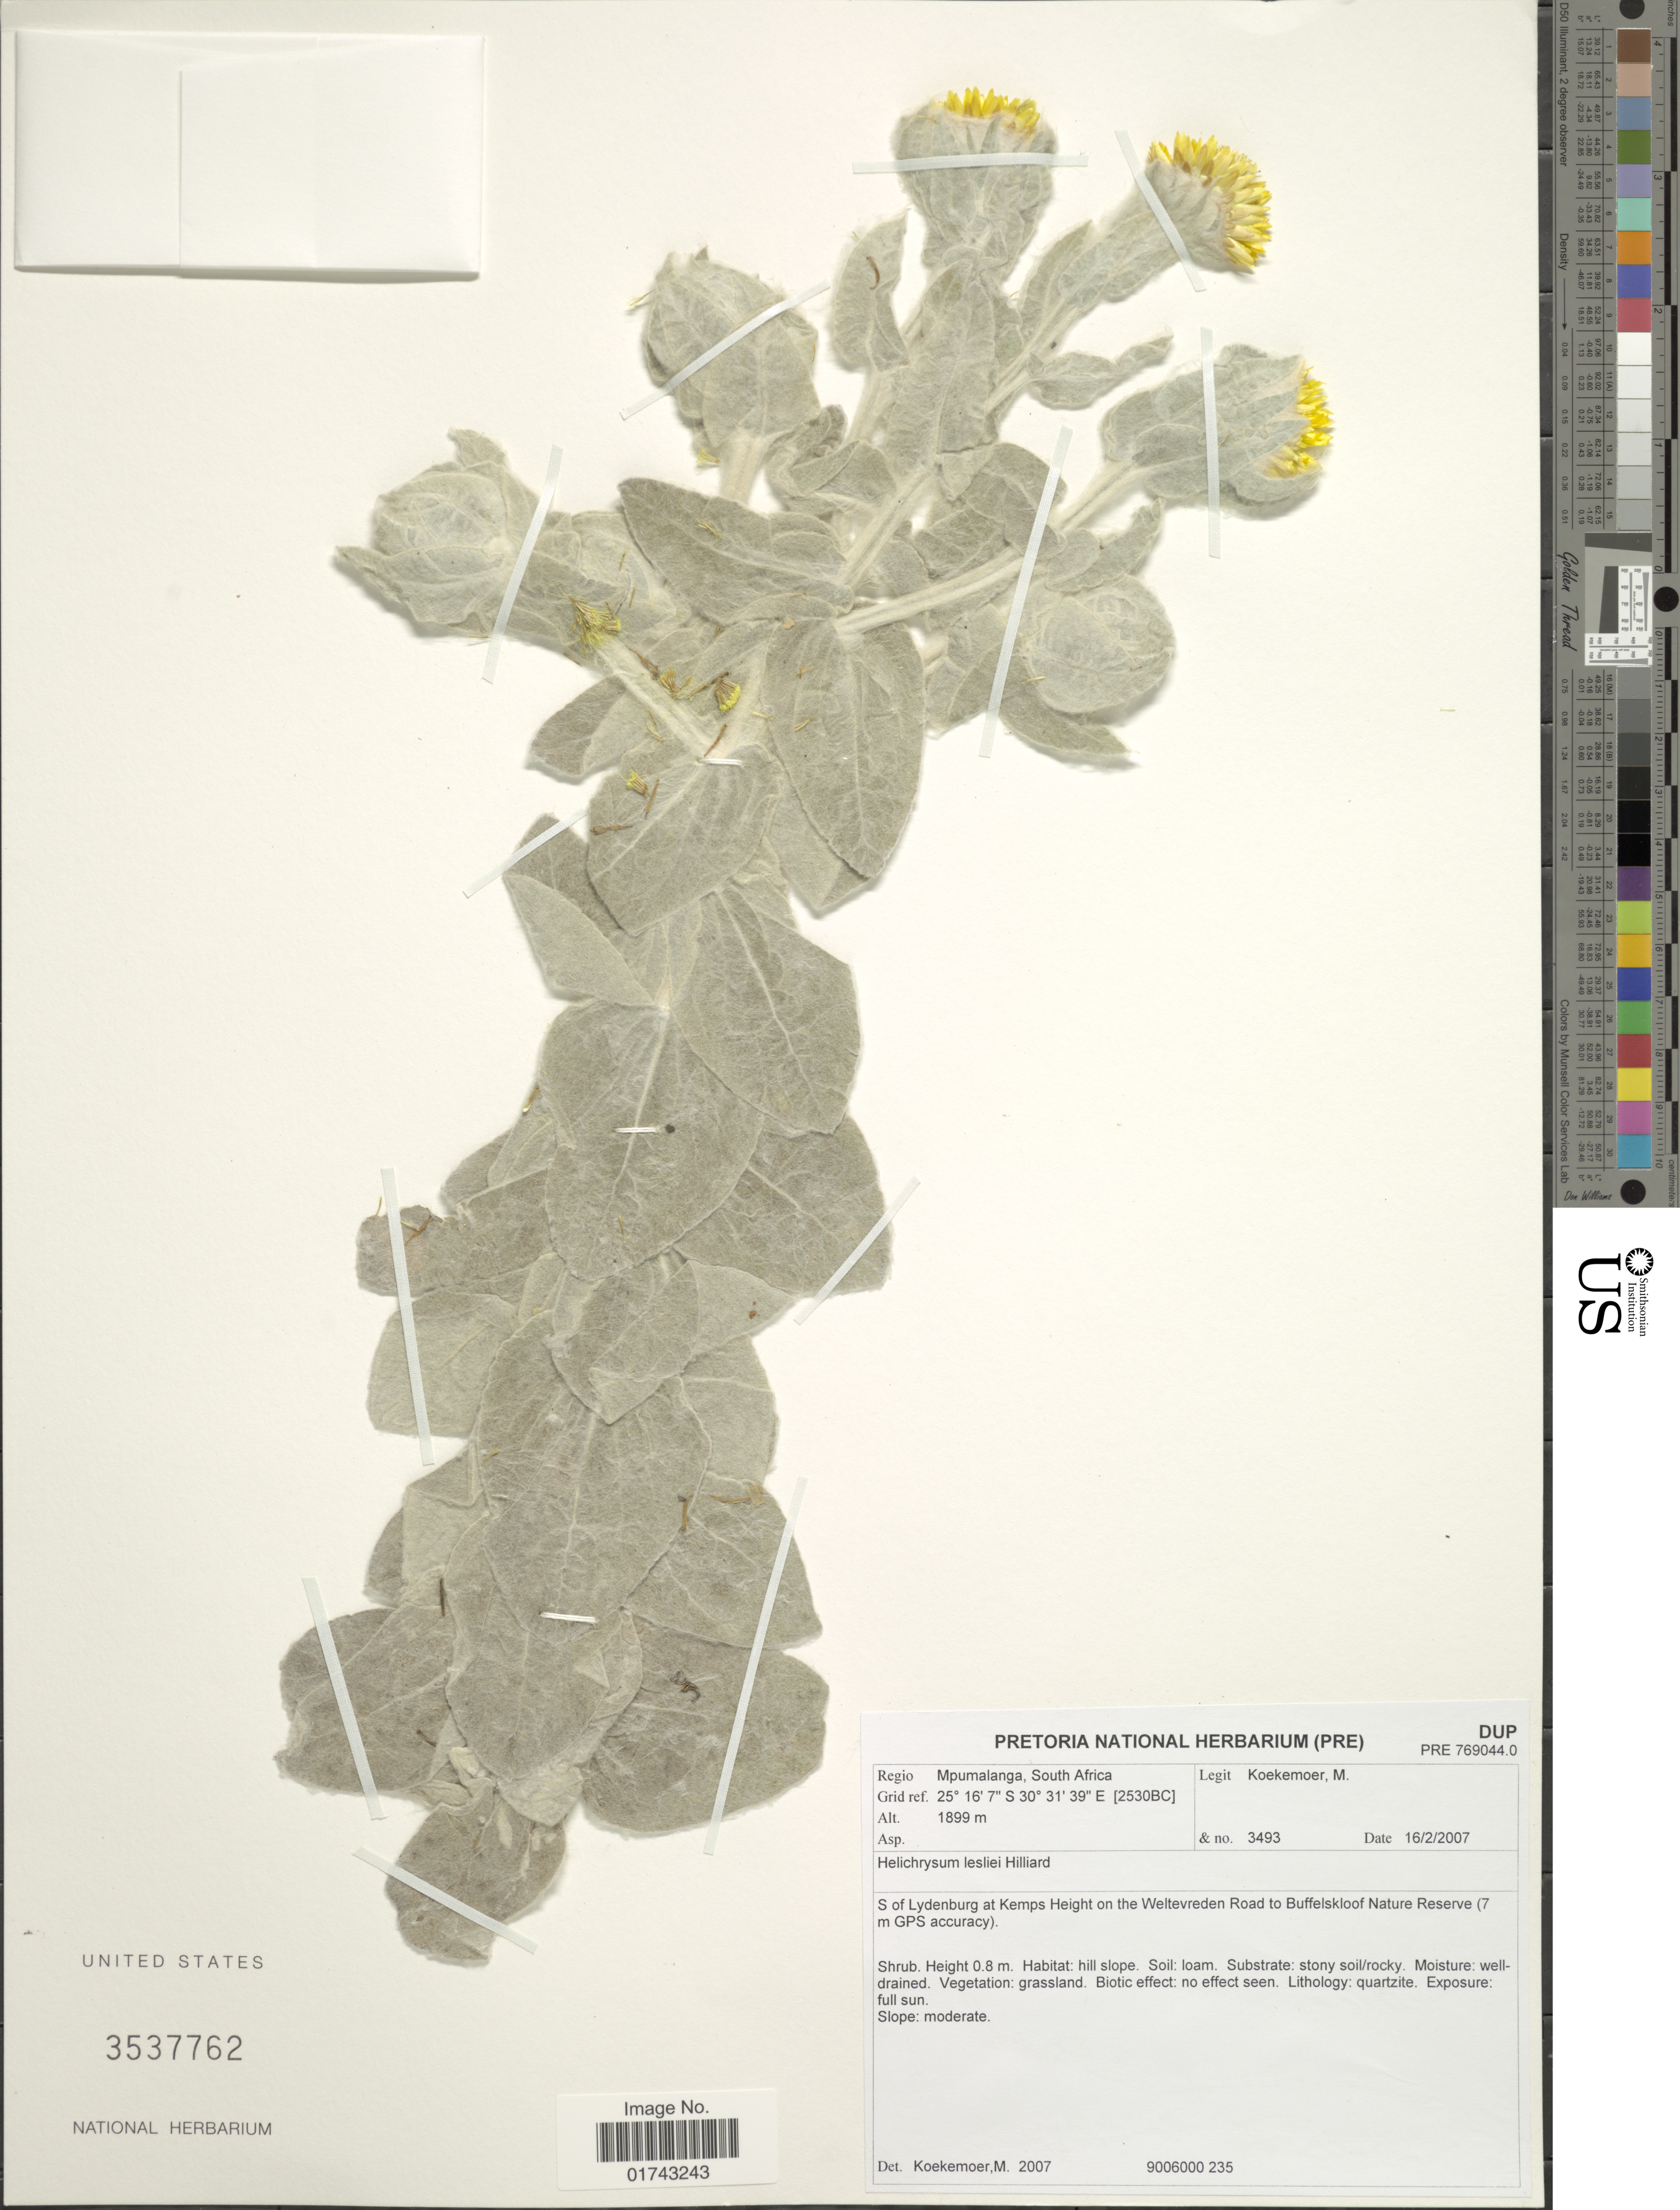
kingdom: Plantae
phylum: Tracheophyta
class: Magnoliopsida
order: Asterales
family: Asteraceae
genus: Helichrysum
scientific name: Helichrysum lesliei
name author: Hilliard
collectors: M. Koekemoer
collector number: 3493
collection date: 2007-02-16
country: South Africa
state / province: Mpumalanga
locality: Mpumalanga, South Africa, Grid ref. [2530BC], S of Lydenburg at Kemps Height on the Weltevreden Road to Buffelskloof Nature Reserve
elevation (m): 1899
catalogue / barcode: US 3537762